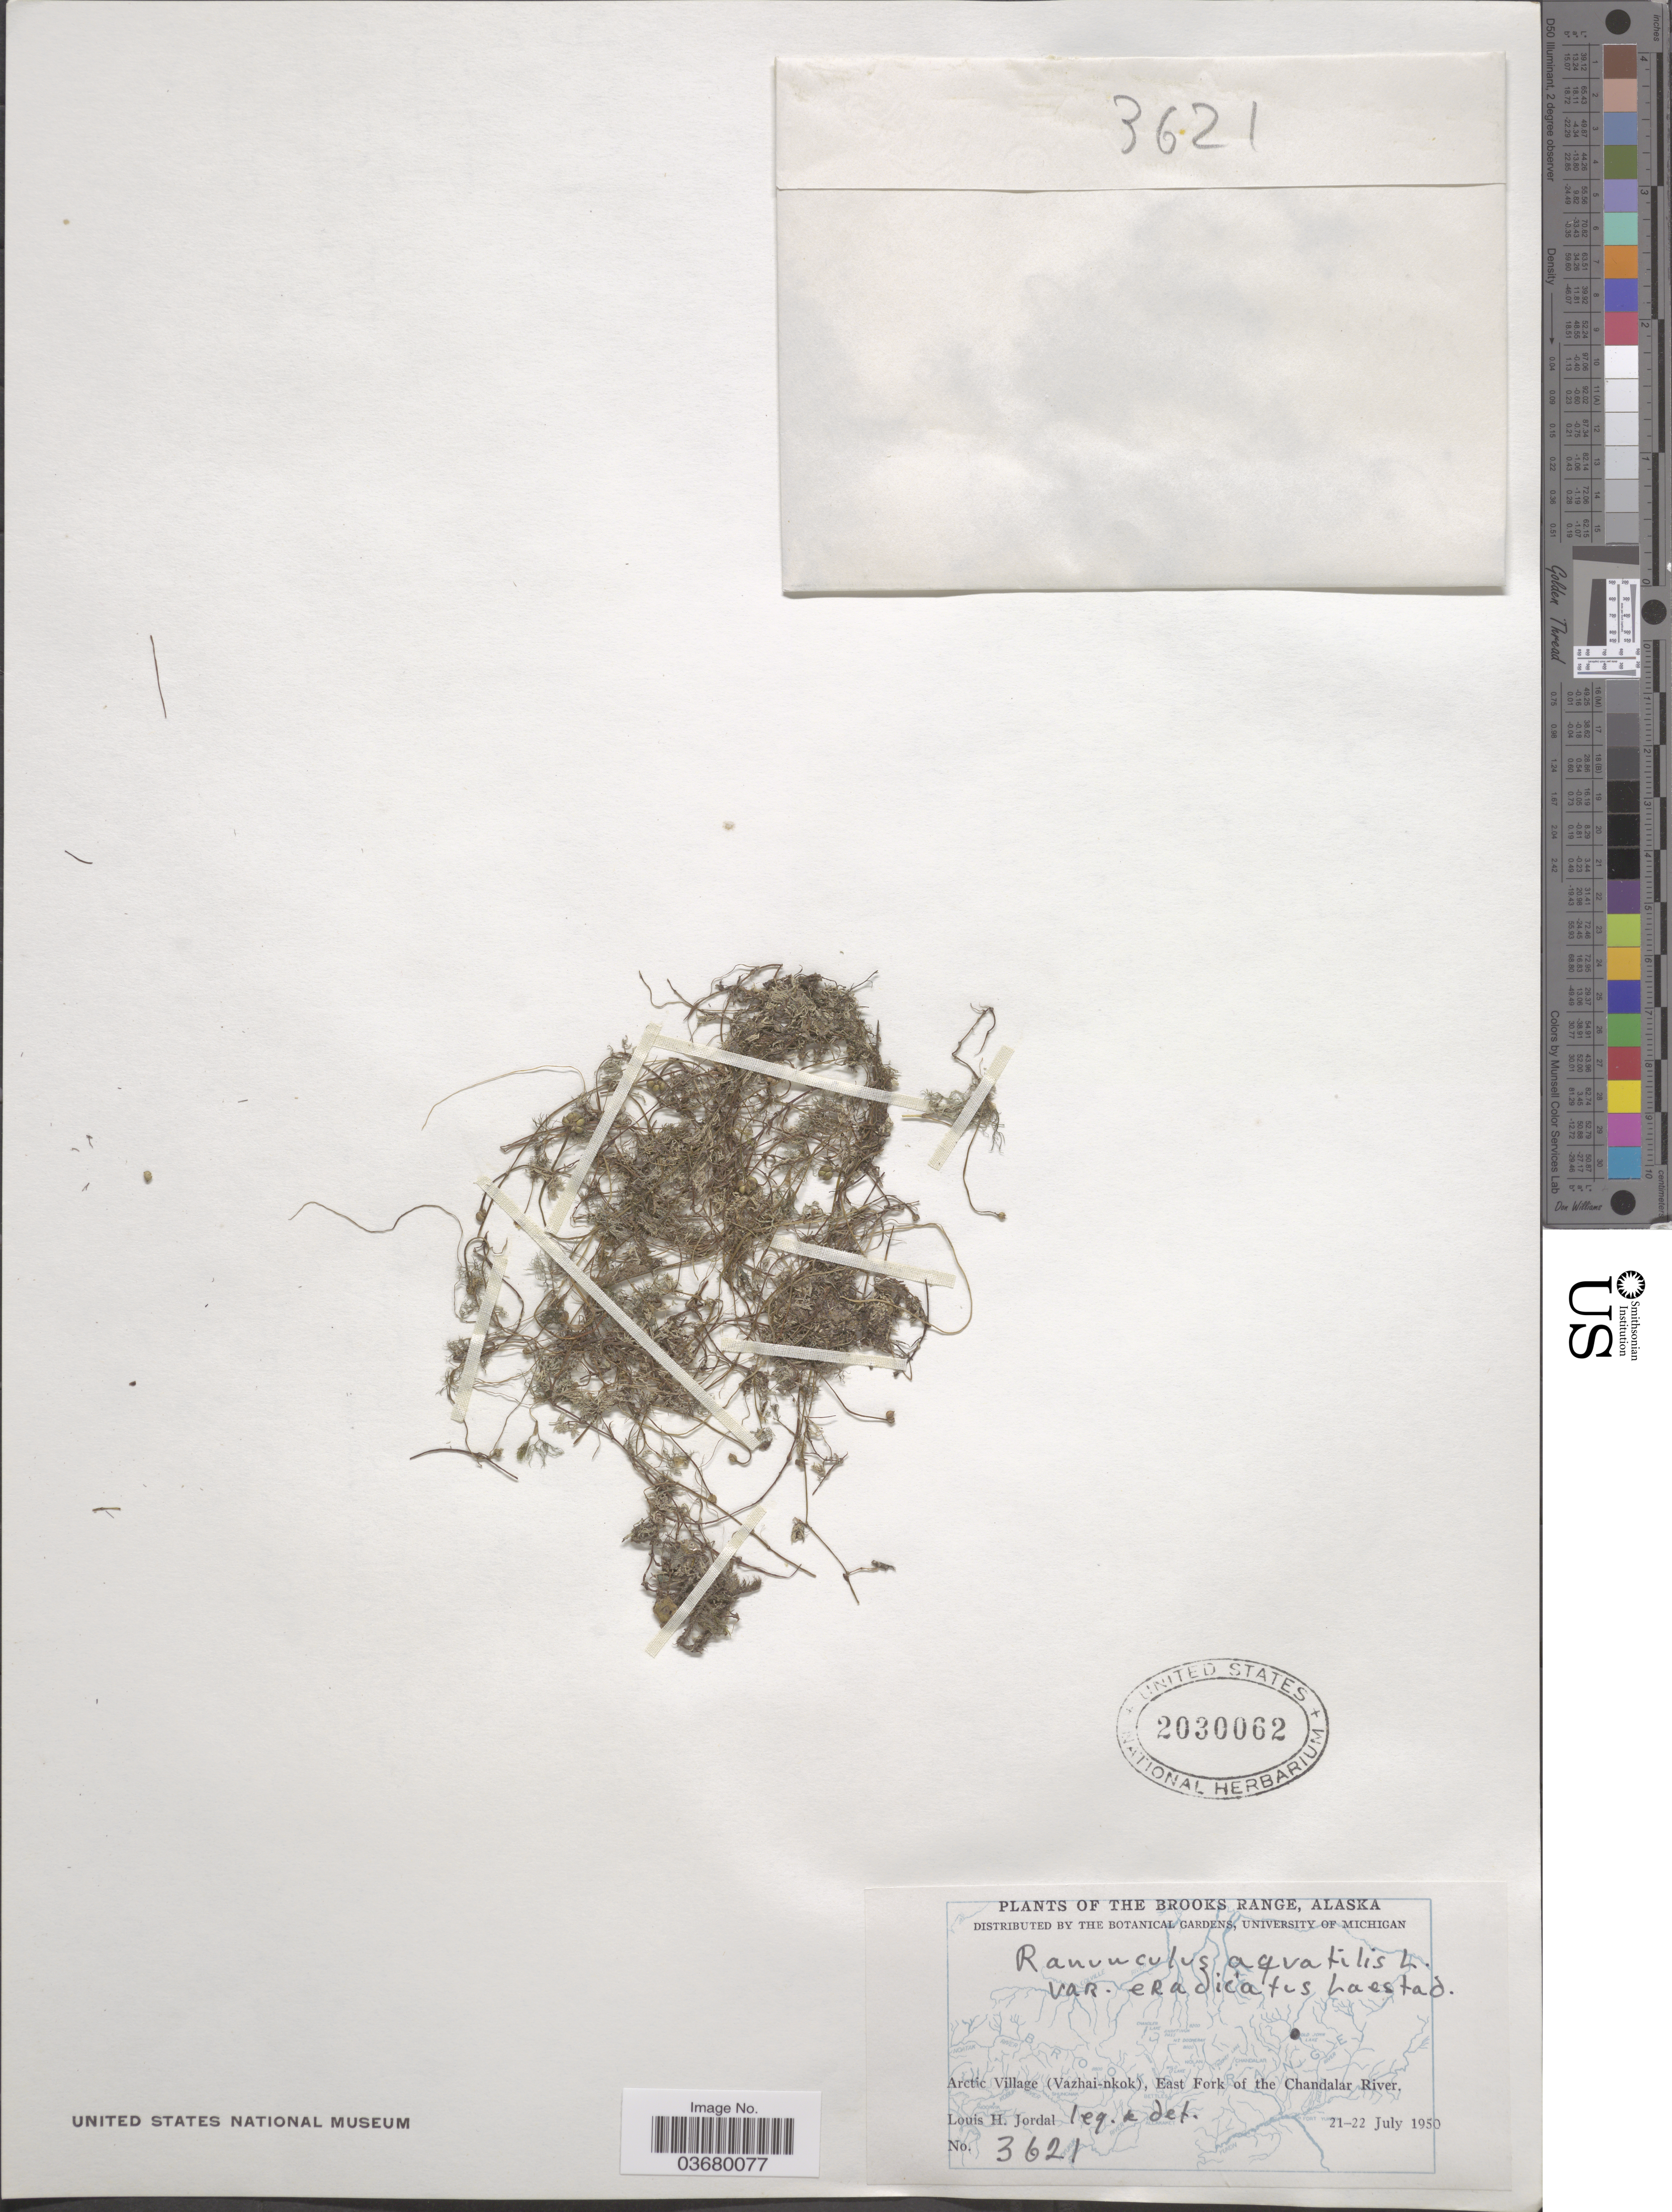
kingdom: Plantae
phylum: Tracheophyta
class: Magnoliopsida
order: Ranunculales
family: Ranunculaceae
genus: Ranunculus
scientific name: Ranunculus trichophyllus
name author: Chaix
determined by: Strong, Mark T., (BOT), Smithsonian Institution - National Museum of Natural History (UNITED STATES)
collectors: L. Jordal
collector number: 3621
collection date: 1950-07-21/1950-07-22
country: United States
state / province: Alaska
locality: The Brooks Range. Arctic Village (Vazhai-nkok), East Fork of the Chandalar River.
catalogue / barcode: US 2030062